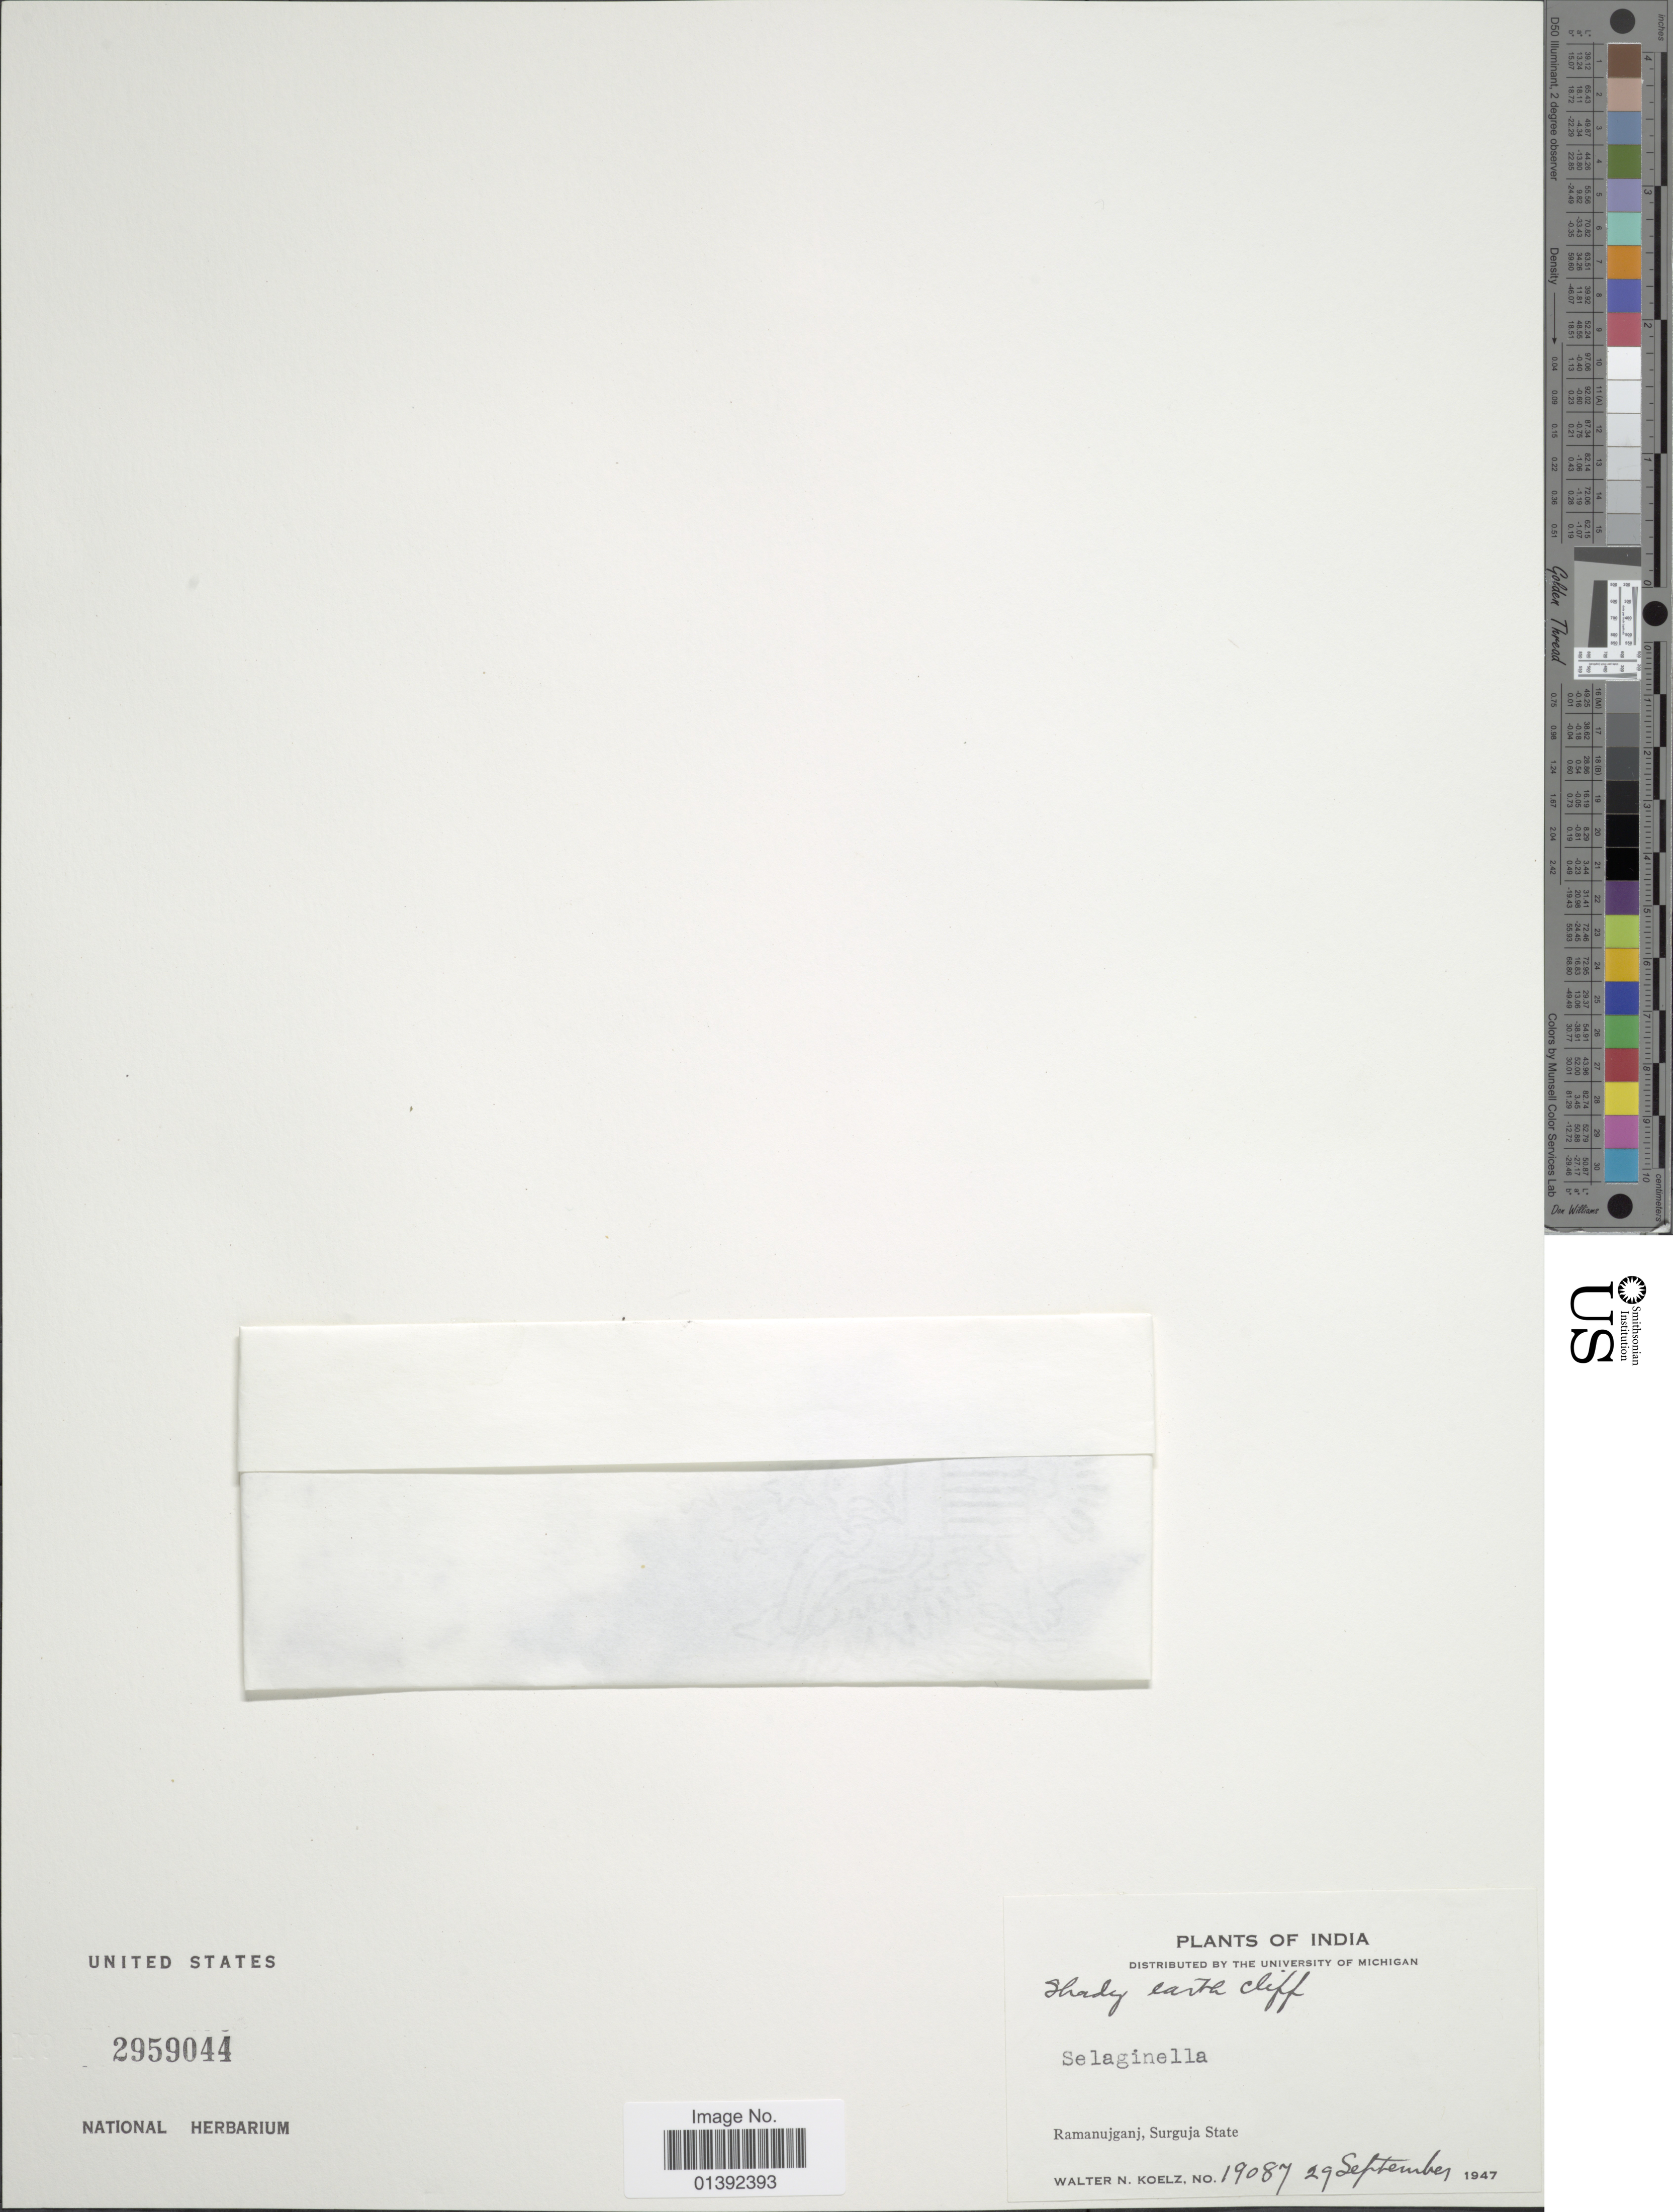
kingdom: Plantae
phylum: Tracheophyta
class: Lycopodiopsida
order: Selaginellales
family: Selaginellaceae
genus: Selaginella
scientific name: Selaginella sp.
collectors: W. N. Koelz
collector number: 19087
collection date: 1947-09-29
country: India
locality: Ramanujganj, Surguja State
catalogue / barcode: US 2959044